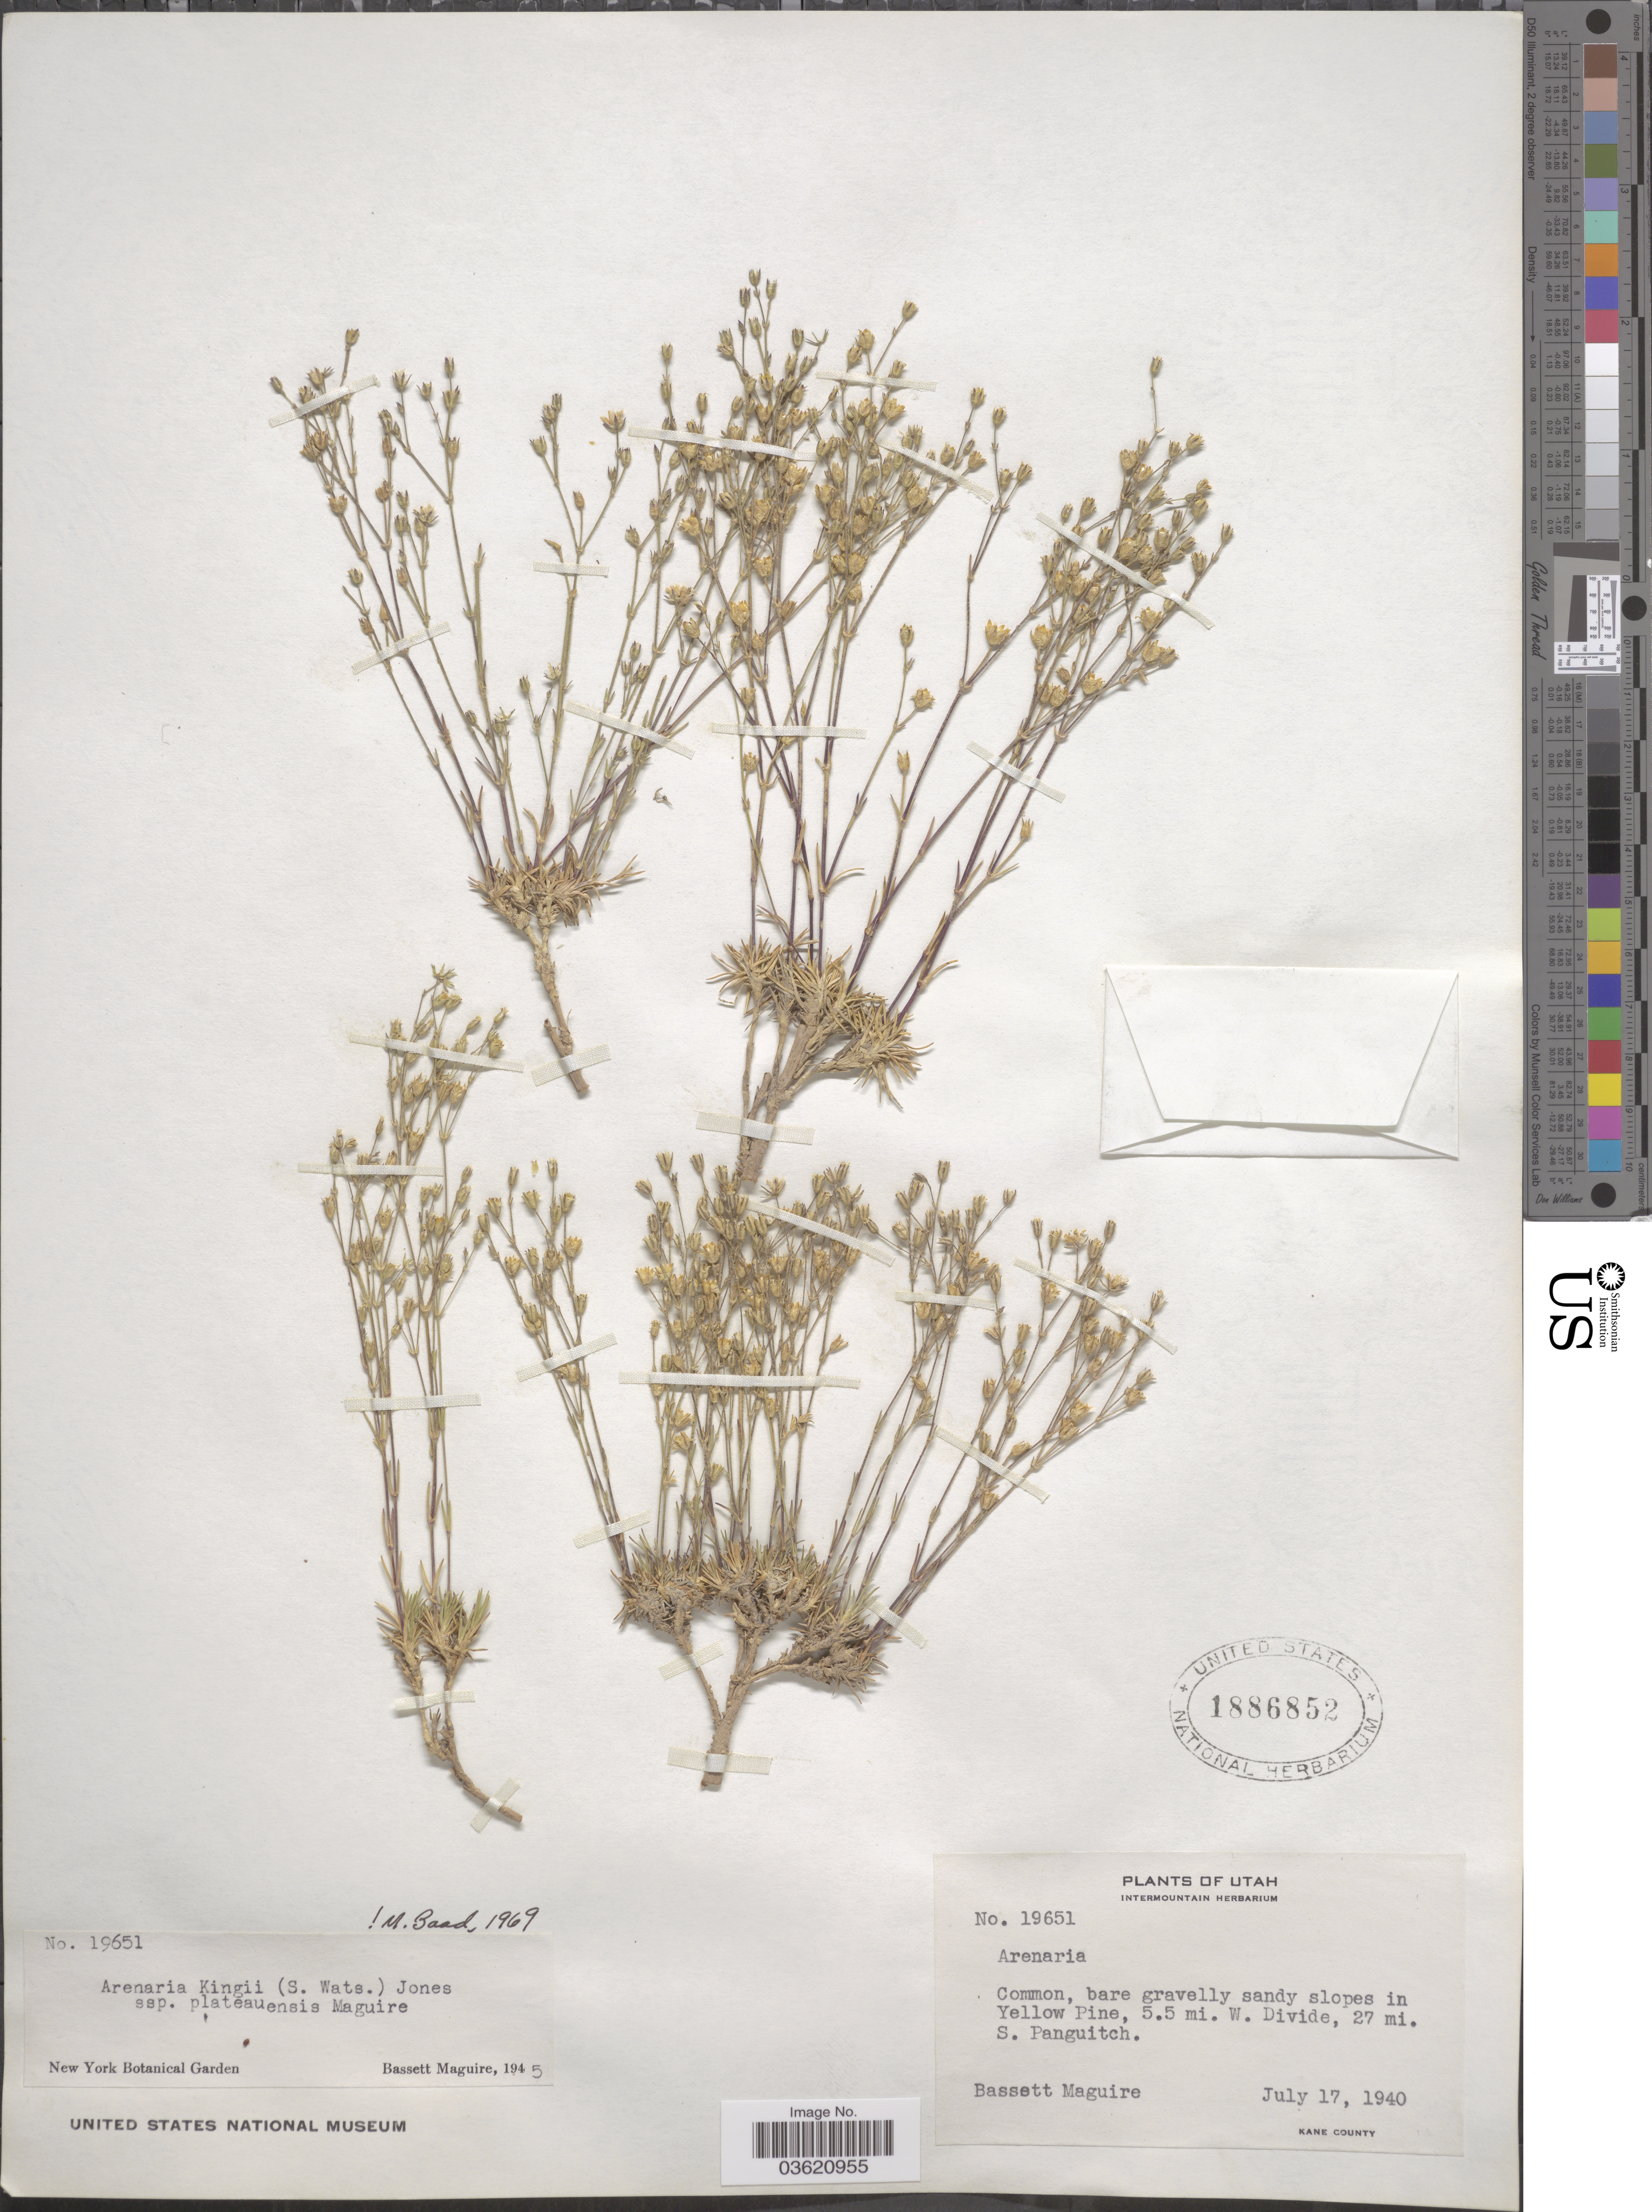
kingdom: Plantae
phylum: Tracheophyta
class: Magnoliopsida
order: Caryophyllales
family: Caryophyllaceae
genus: Eremogone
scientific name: Eremogone fendleri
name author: (A. Gray) Ikonn.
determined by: U.S. National Herbarium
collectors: B. Maguire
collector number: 19651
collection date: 1940-07-17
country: United States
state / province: Utah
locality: In Yellow Pine, 5.5 mi. W. Divide, 27 mi. S. Panguitch. Kane County.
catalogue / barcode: US 1886852